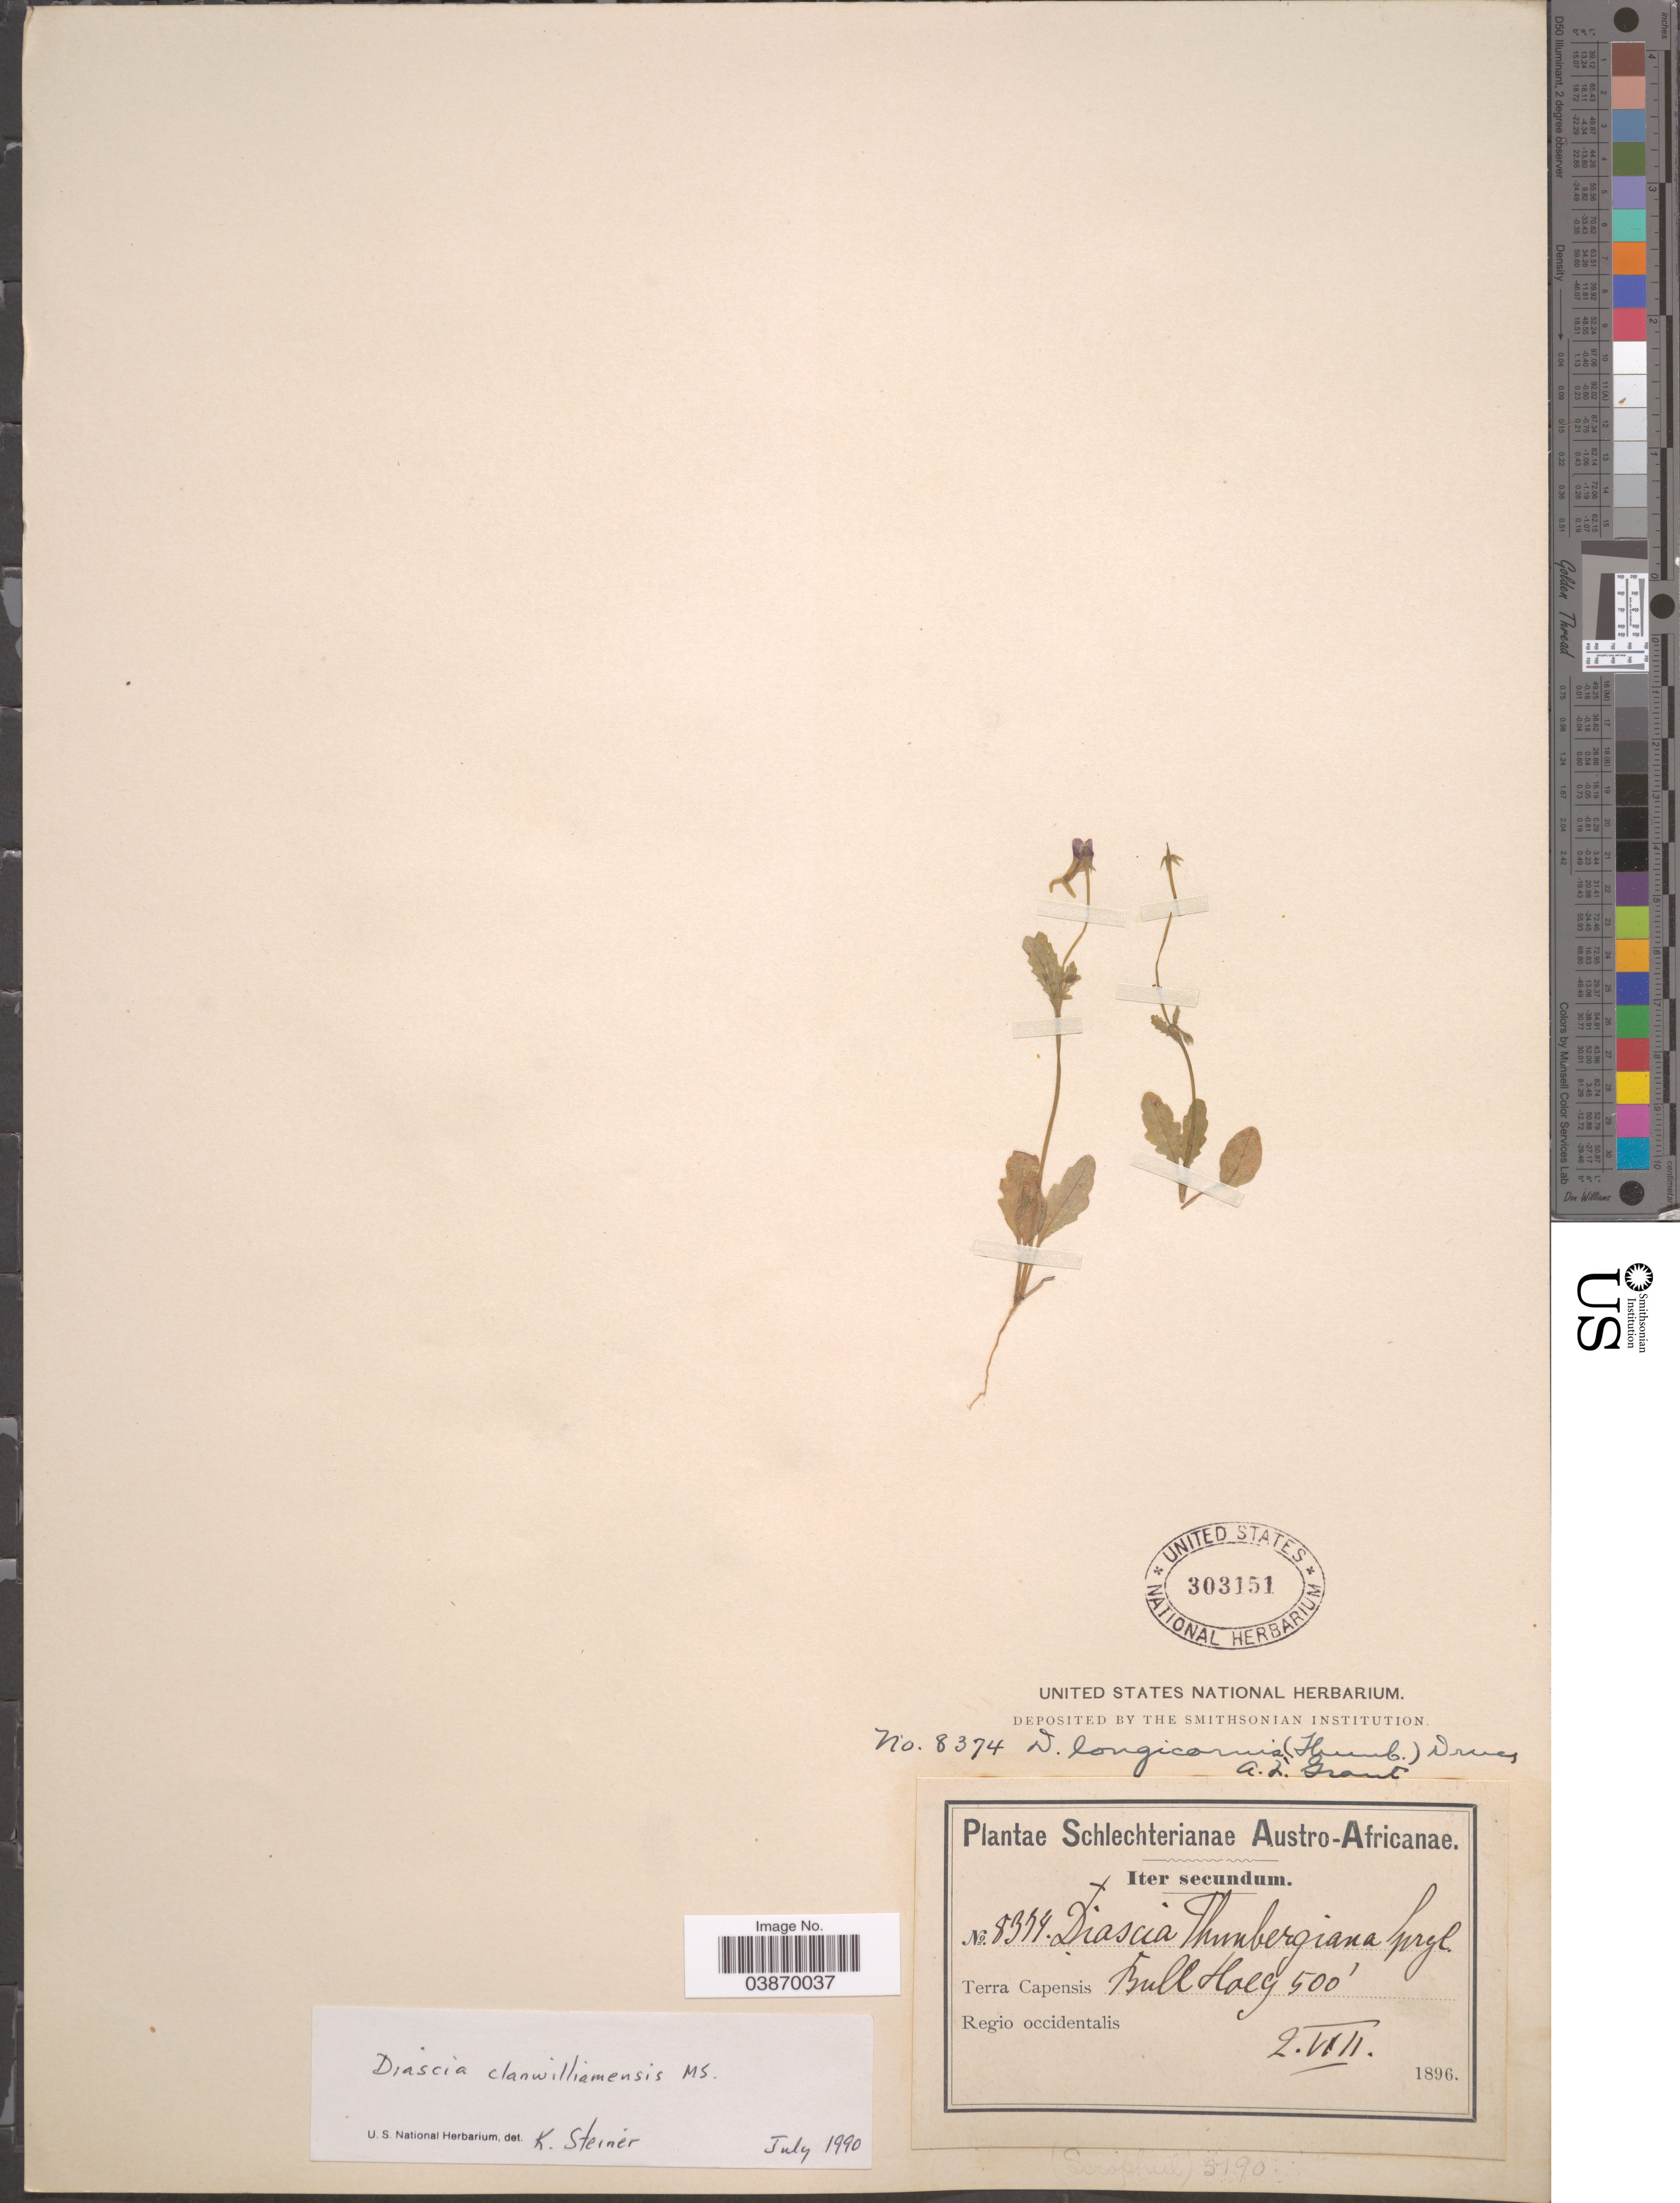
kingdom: Plantae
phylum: Tracheophyta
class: Magnoliopsida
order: Lamiales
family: Scrophulariaceae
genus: Diascia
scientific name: Diascia clanwilliamensis K.E. Steiner, ined.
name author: K.E. Steiner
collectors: Schlechter, --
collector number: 8374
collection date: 1896-08-02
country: South Africa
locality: Austo-Africanae. Terra Capensis. Bull Holg. Regio occidentalis.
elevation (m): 152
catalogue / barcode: US 303151